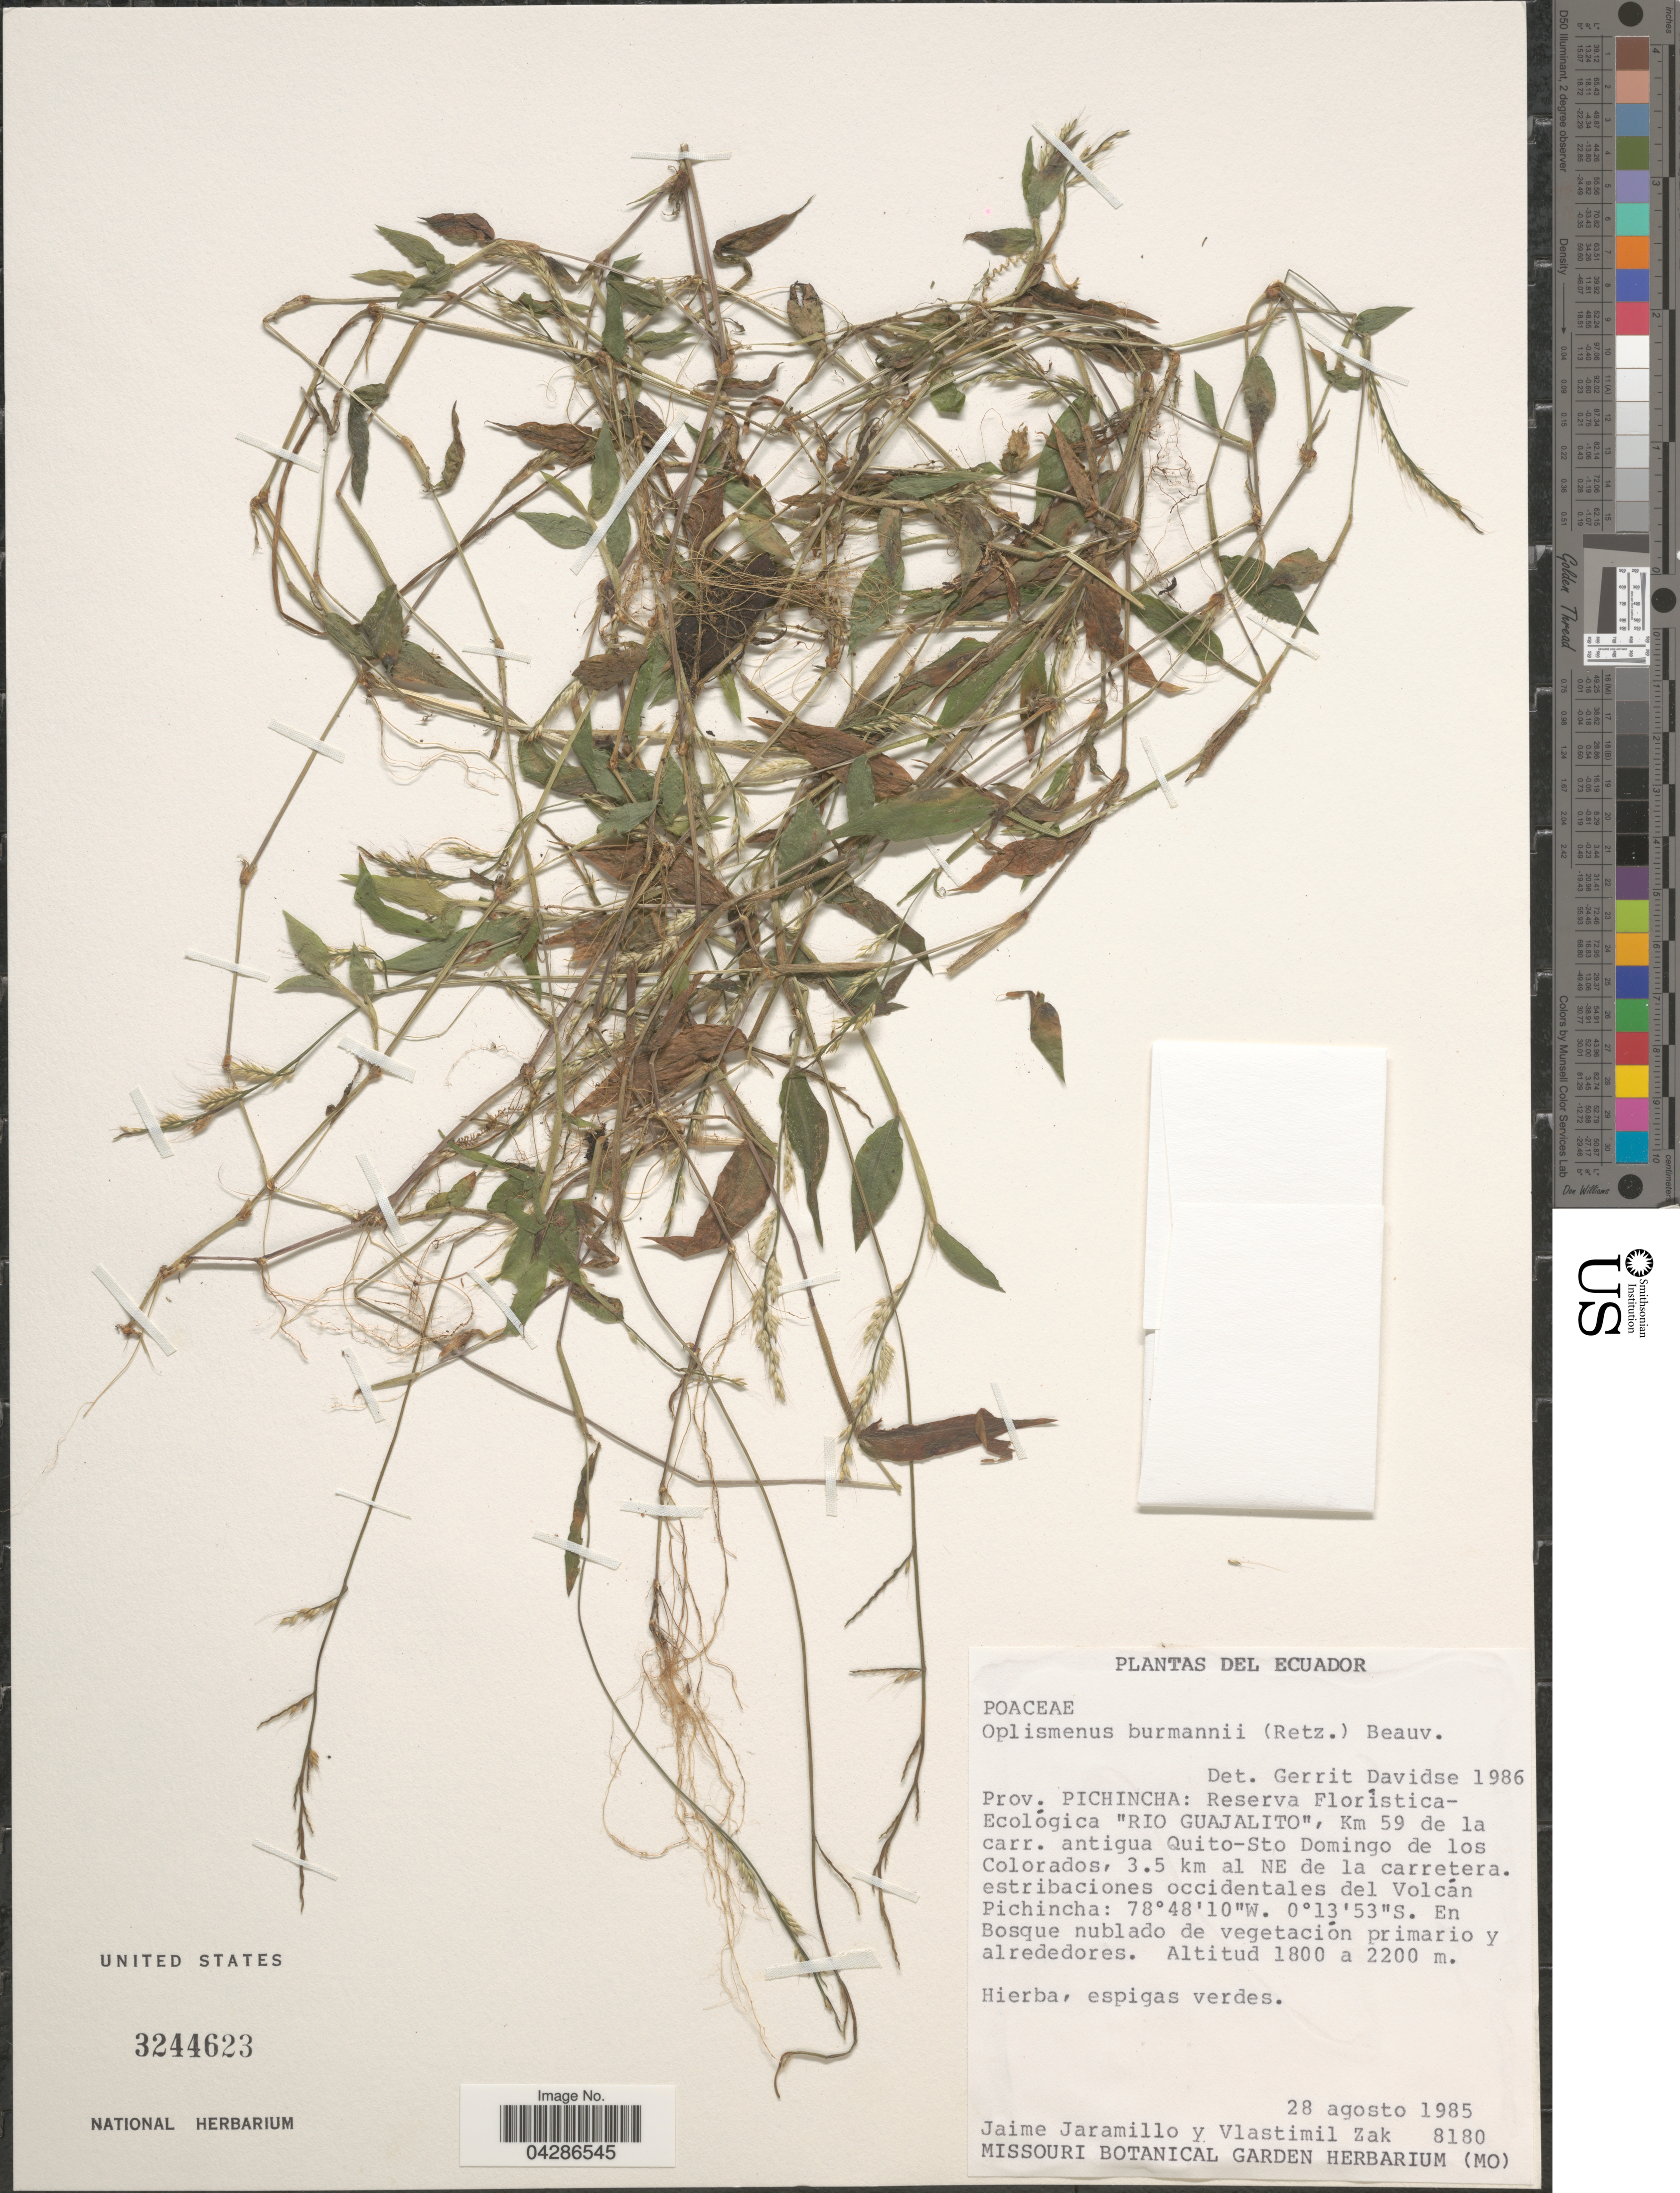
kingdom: Plantae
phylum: Tracheophyta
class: Liliopsida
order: Poales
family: Poaceae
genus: Oplismenus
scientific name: Oplismenus burmannii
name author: (Retz.) P. Beauv.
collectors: J. Jaramillo & V. Zak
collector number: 8180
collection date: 1985-08-28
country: Ecuador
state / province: Pichincha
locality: Reserva Floristica-Ecológica "Rio Guajalito", Km 59 de la carr. antigua Quito-Sto Domingo de los Colorados, 3.5 km al NE de la carretera. estribaciones occidentales del Volcán Pichincha.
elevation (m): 1800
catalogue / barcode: US 3244623